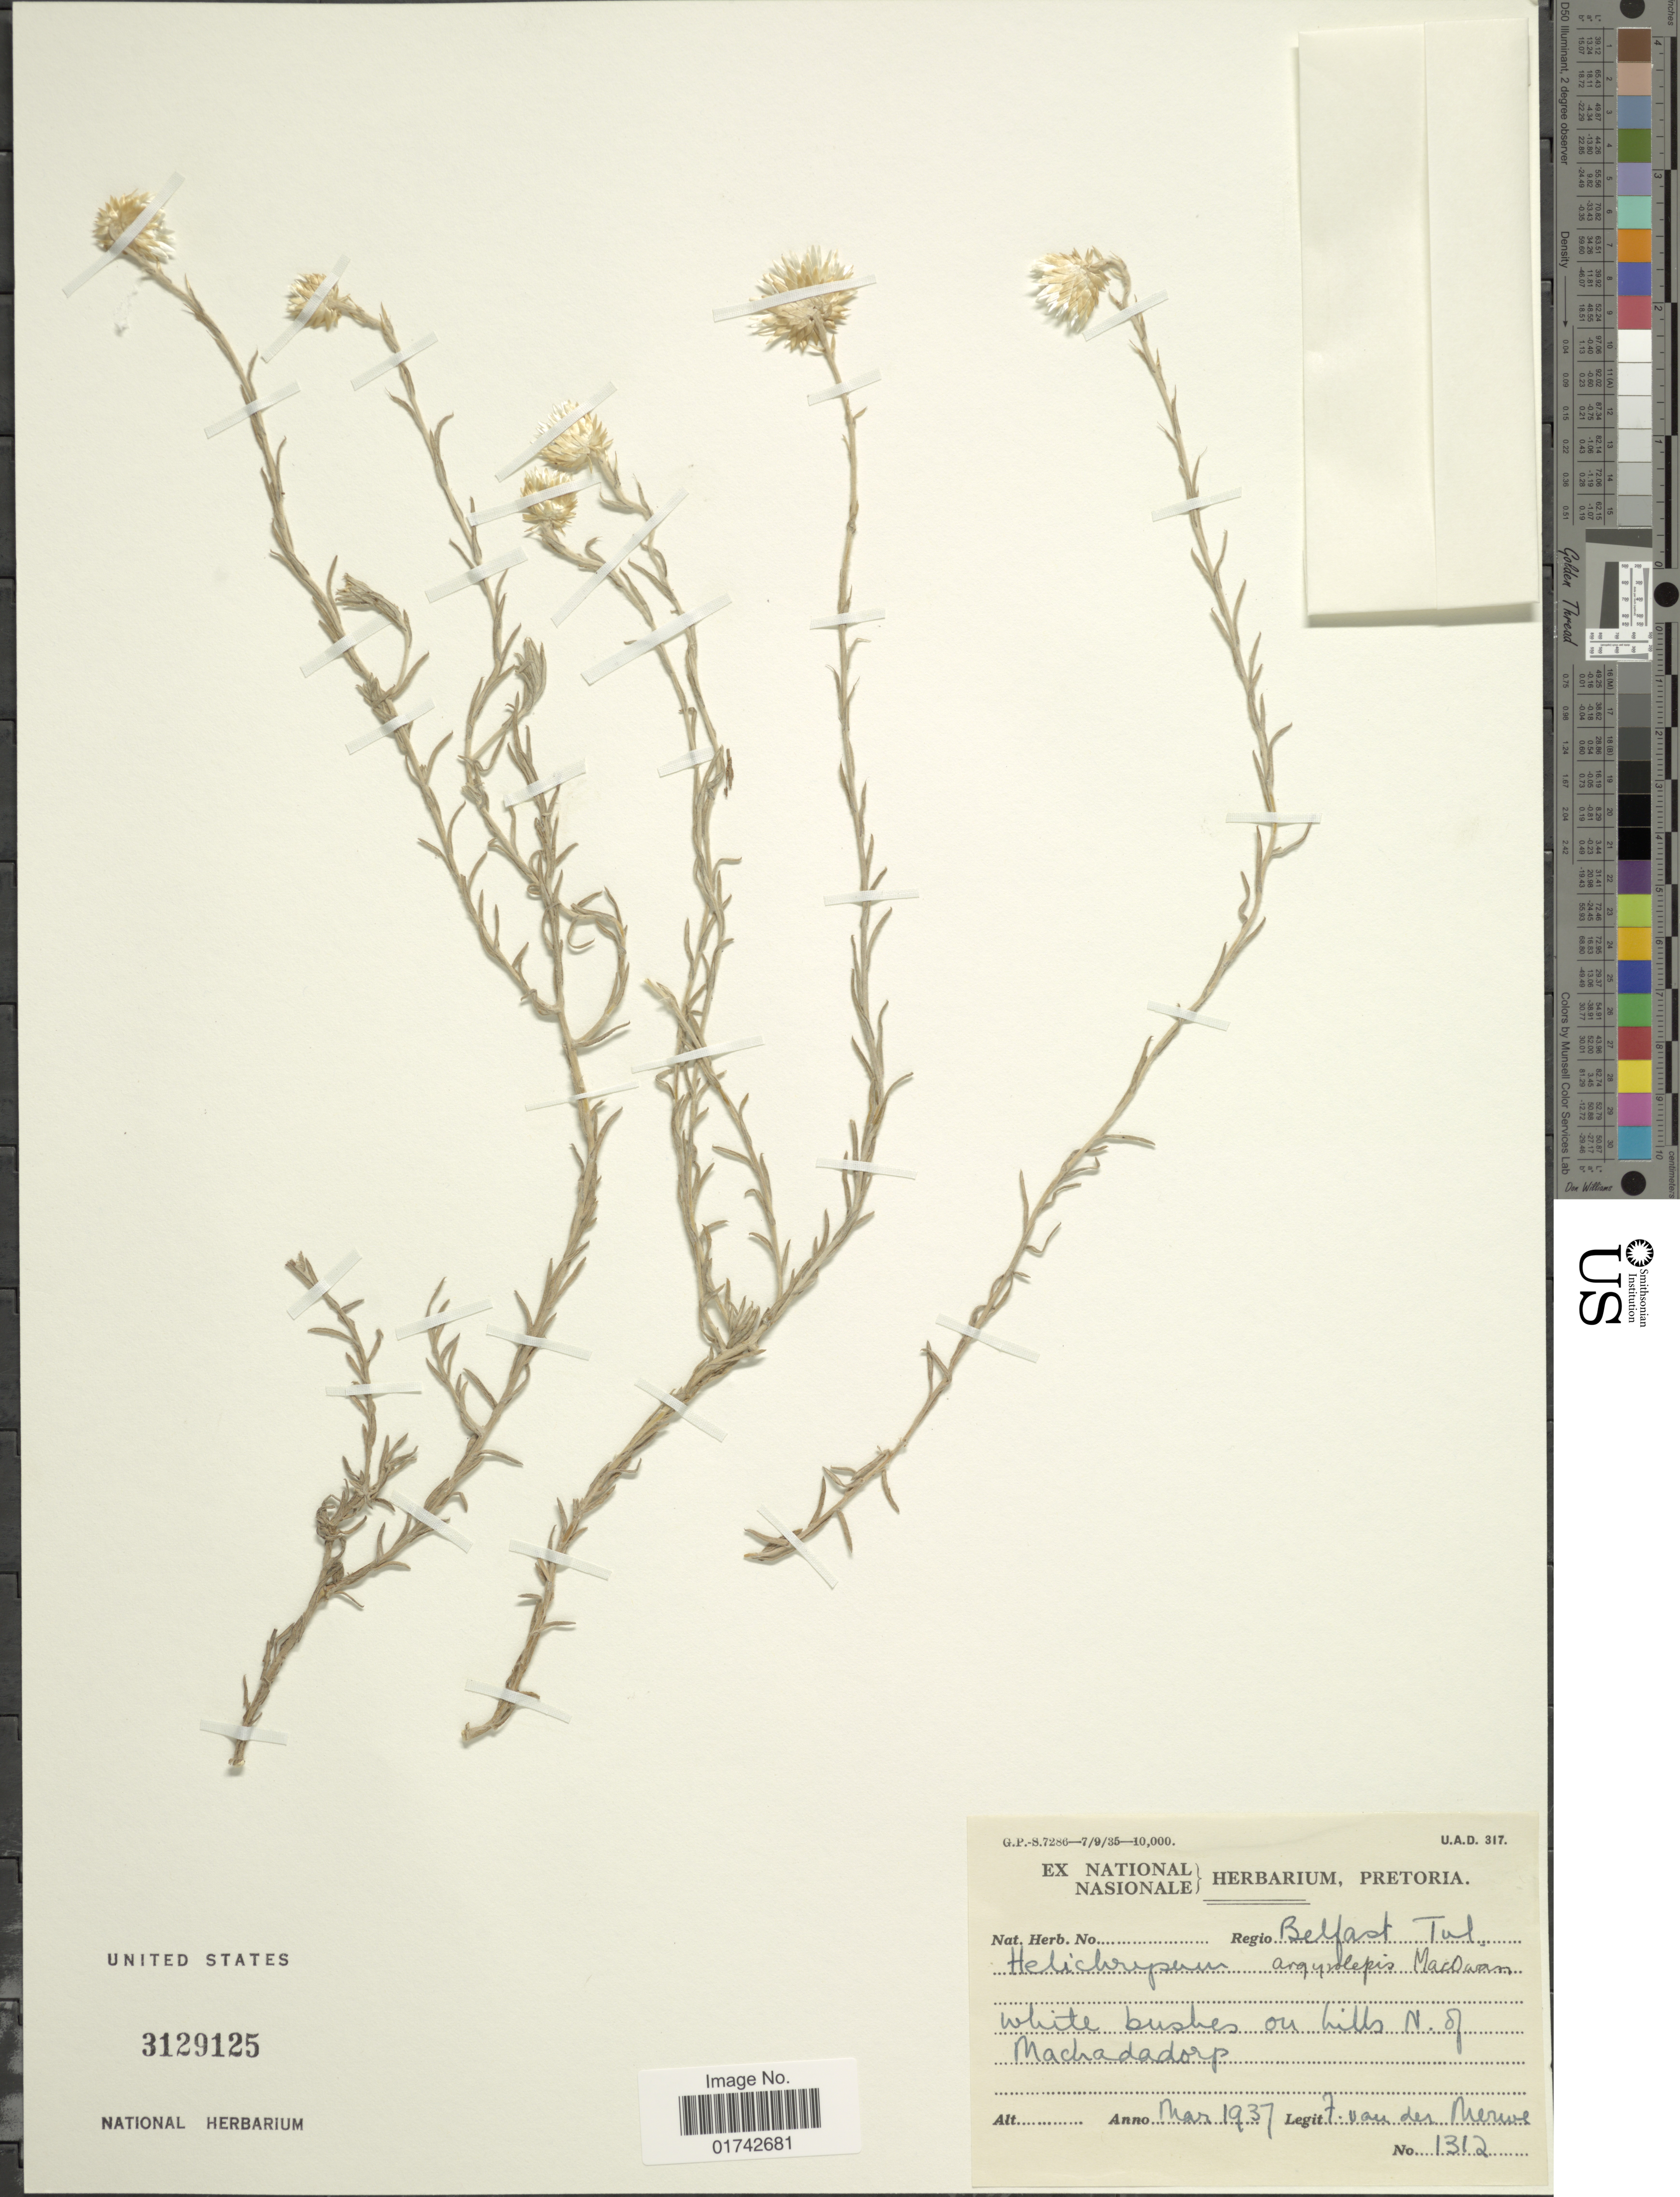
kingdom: Plantae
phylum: Tracheophyta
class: Magnoliopsida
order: Asterales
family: Asteraceae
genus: Helichrysum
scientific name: Helichrysum argyrolepis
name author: MacOwan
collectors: F. Merwe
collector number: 1312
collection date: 1937-03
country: South Africa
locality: Regio Belfast Tvl. on Hills N. of Machadodorp.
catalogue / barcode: US 3129125